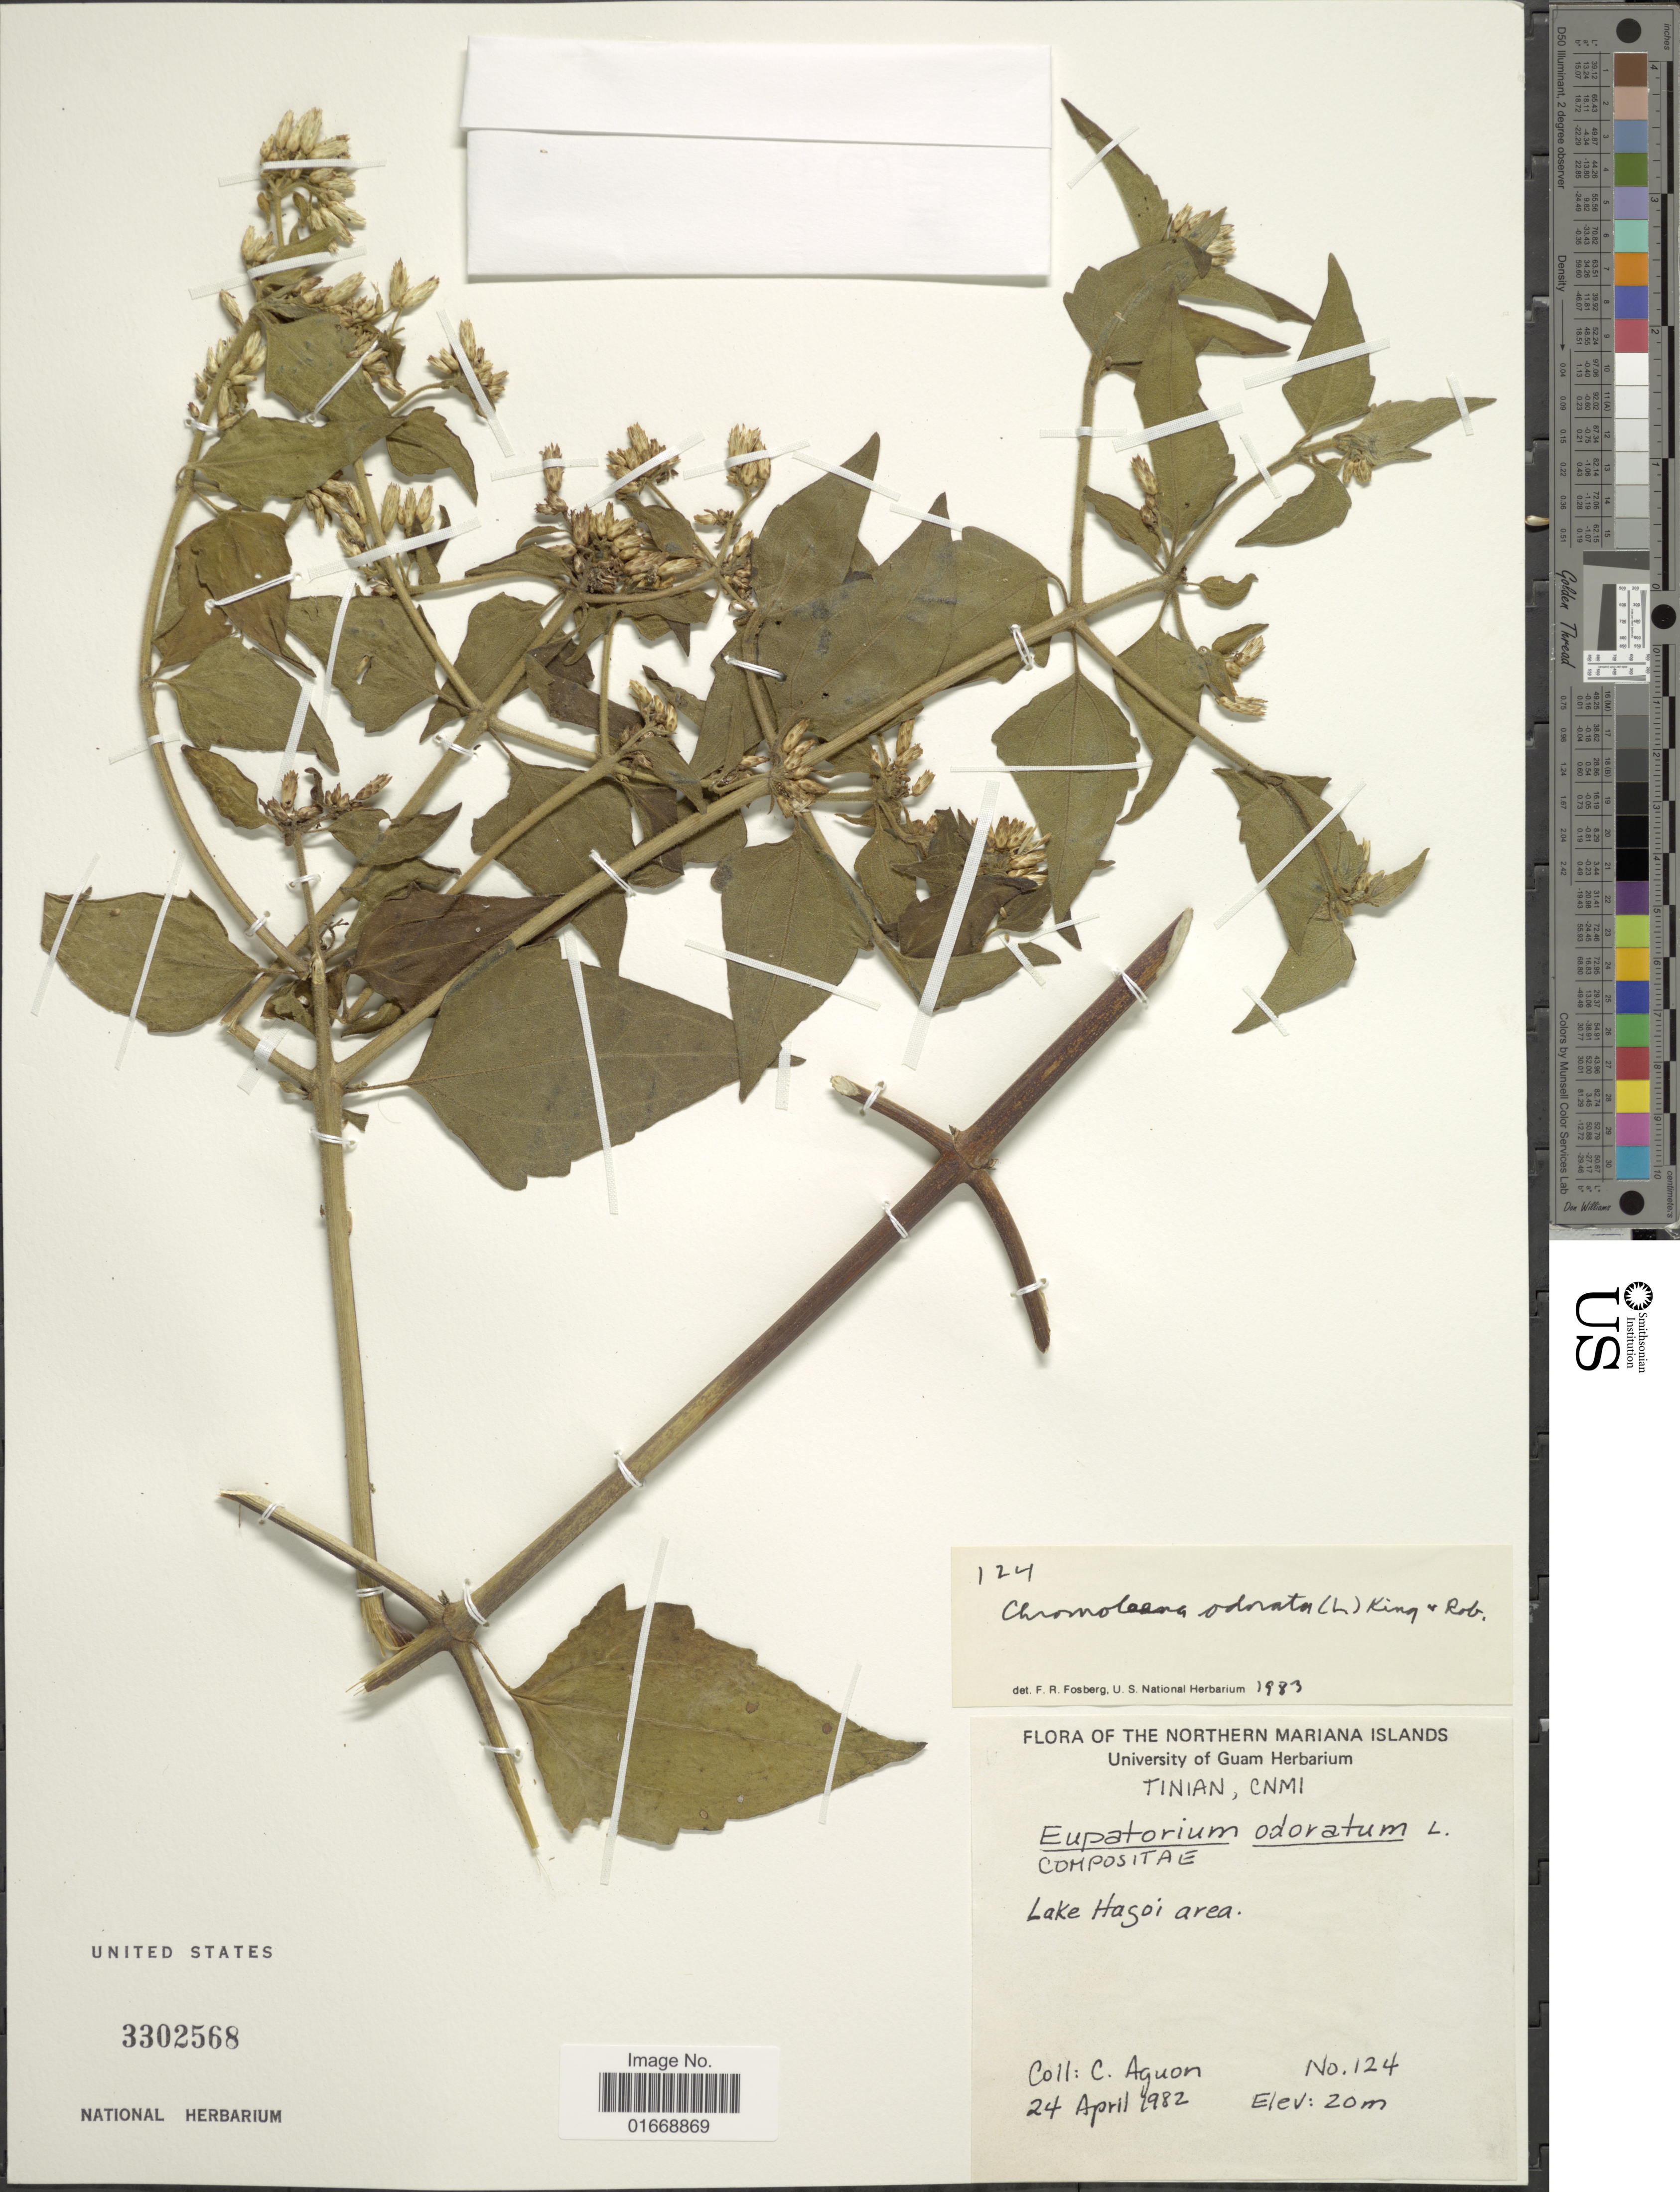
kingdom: Plantae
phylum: Tracheophyta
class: Magnoliopsida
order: Asterales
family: Asteraceae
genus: Chromolaena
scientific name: Chromolaena odorata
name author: (L.) R.M. King & H. Rob.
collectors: C. Aguon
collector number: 124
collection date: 1982-04-24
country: Northern Mariana Islands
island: Tinian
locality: Tinian, CNMI, Lake Hagoi area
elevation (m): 20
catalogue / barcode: US 3302568